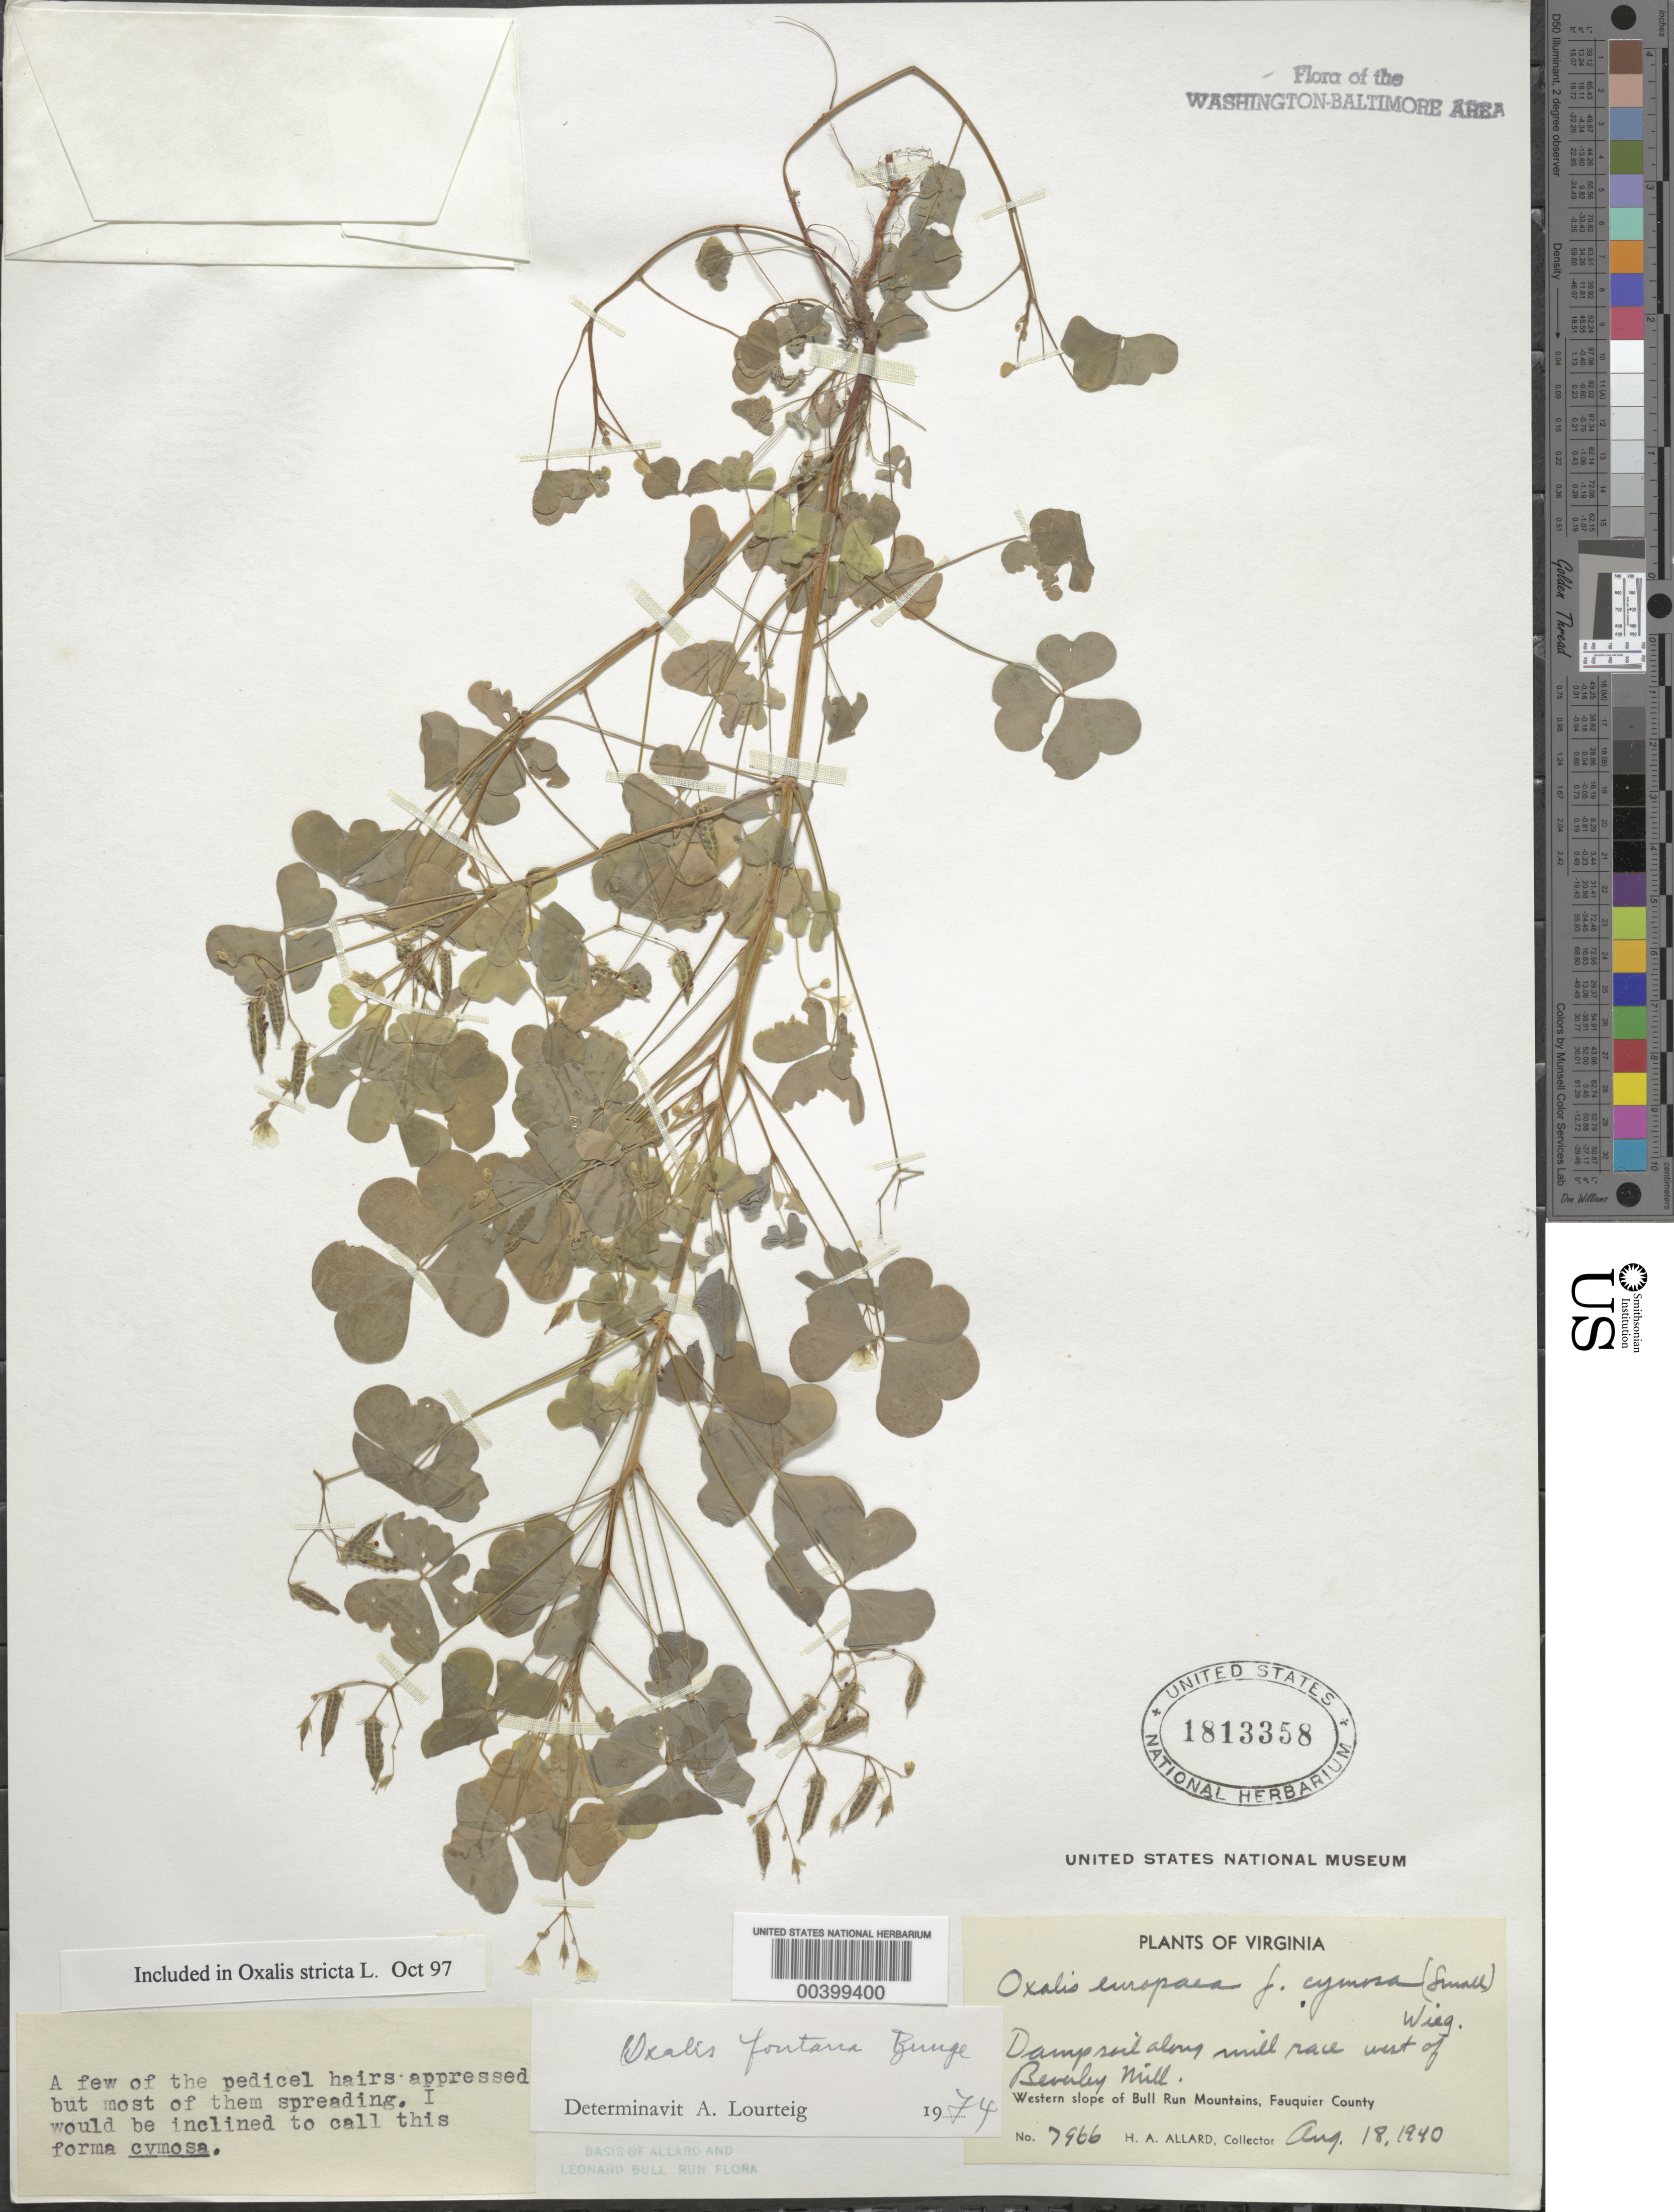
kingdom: Plantae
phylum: Tracheophyta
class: Magnoliopsida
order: Oxalidales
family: Oxalidaceae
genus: Oxalis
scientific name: Oxalis stricta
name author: L.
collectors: H. A. Allard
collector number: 7966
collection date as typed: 18 Aug 1940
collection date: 1940-08-18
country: United States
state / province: Virginia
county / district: Fauquier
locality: West of Beverley Mill Bull Run Mts.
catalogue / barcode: US 1813358